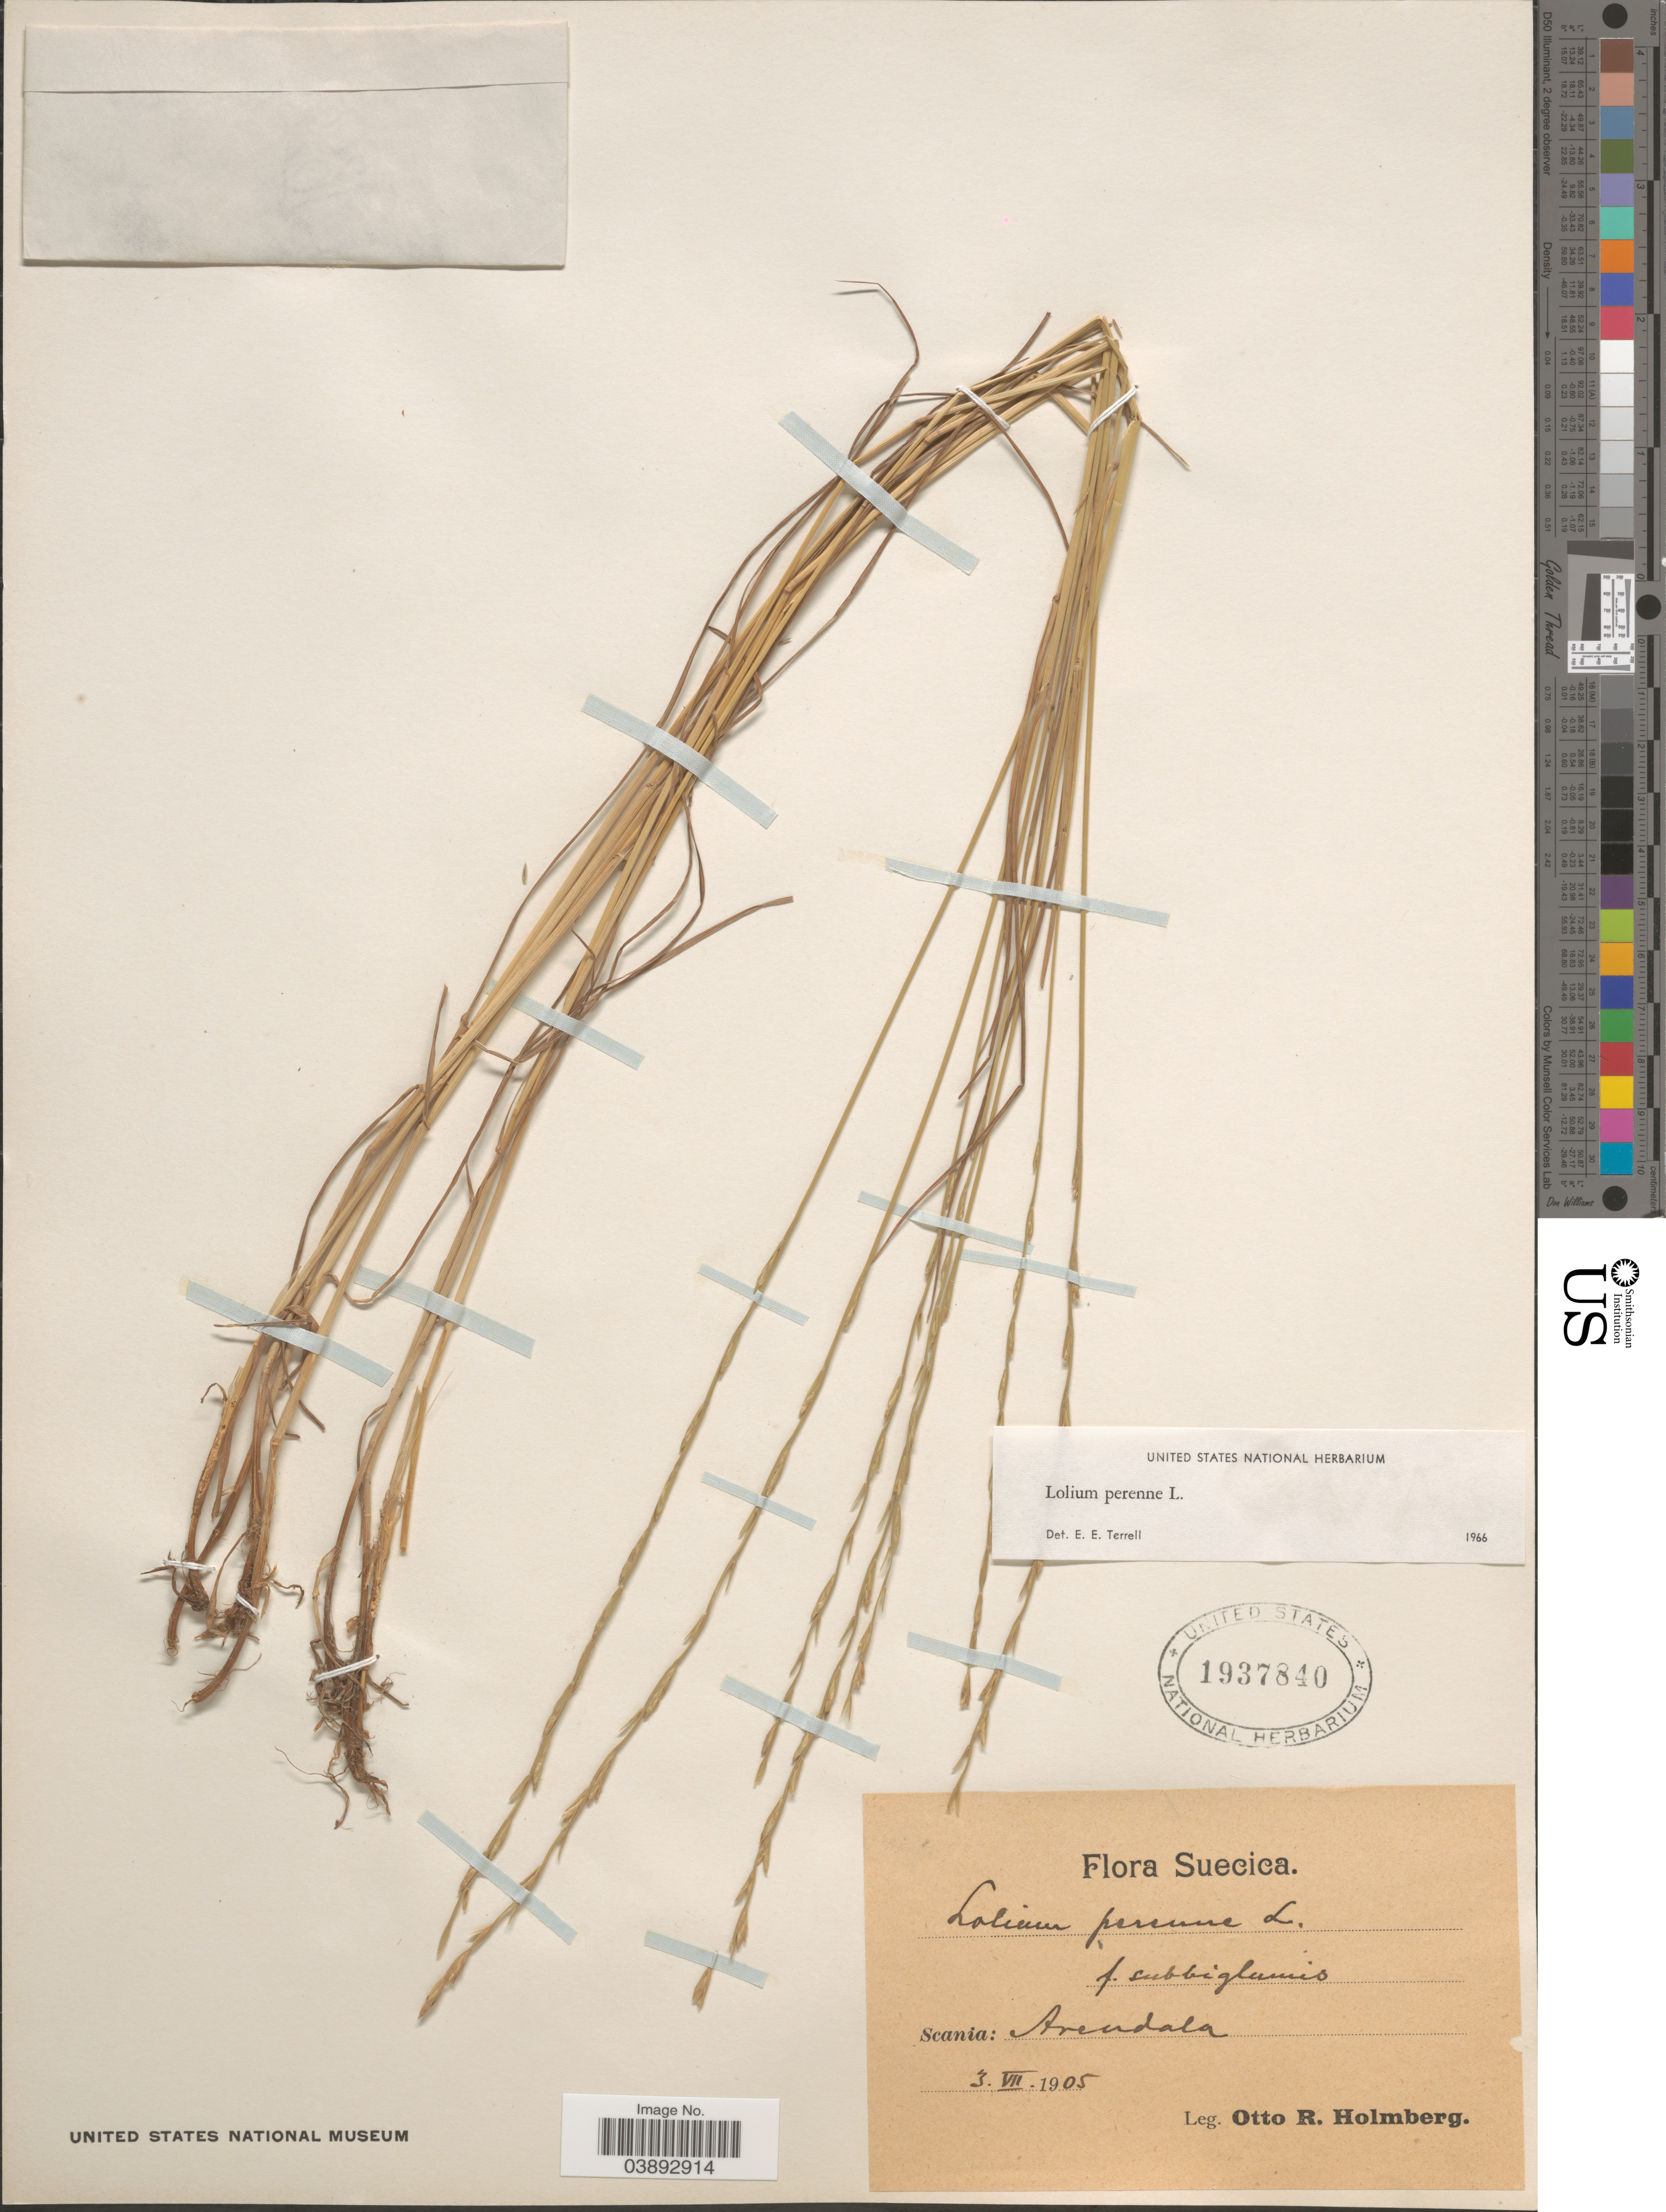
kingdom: Plantae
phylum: Tracheophyta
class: Liliopsida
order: Poales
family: Poaceae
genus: Lolium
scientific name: Lolium perenne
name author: L.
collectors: O. Holmberg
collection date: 1905-07-03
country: Sweden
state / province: Skåne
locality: Suecica. Scania: Arendala.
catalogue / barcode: US 1937840